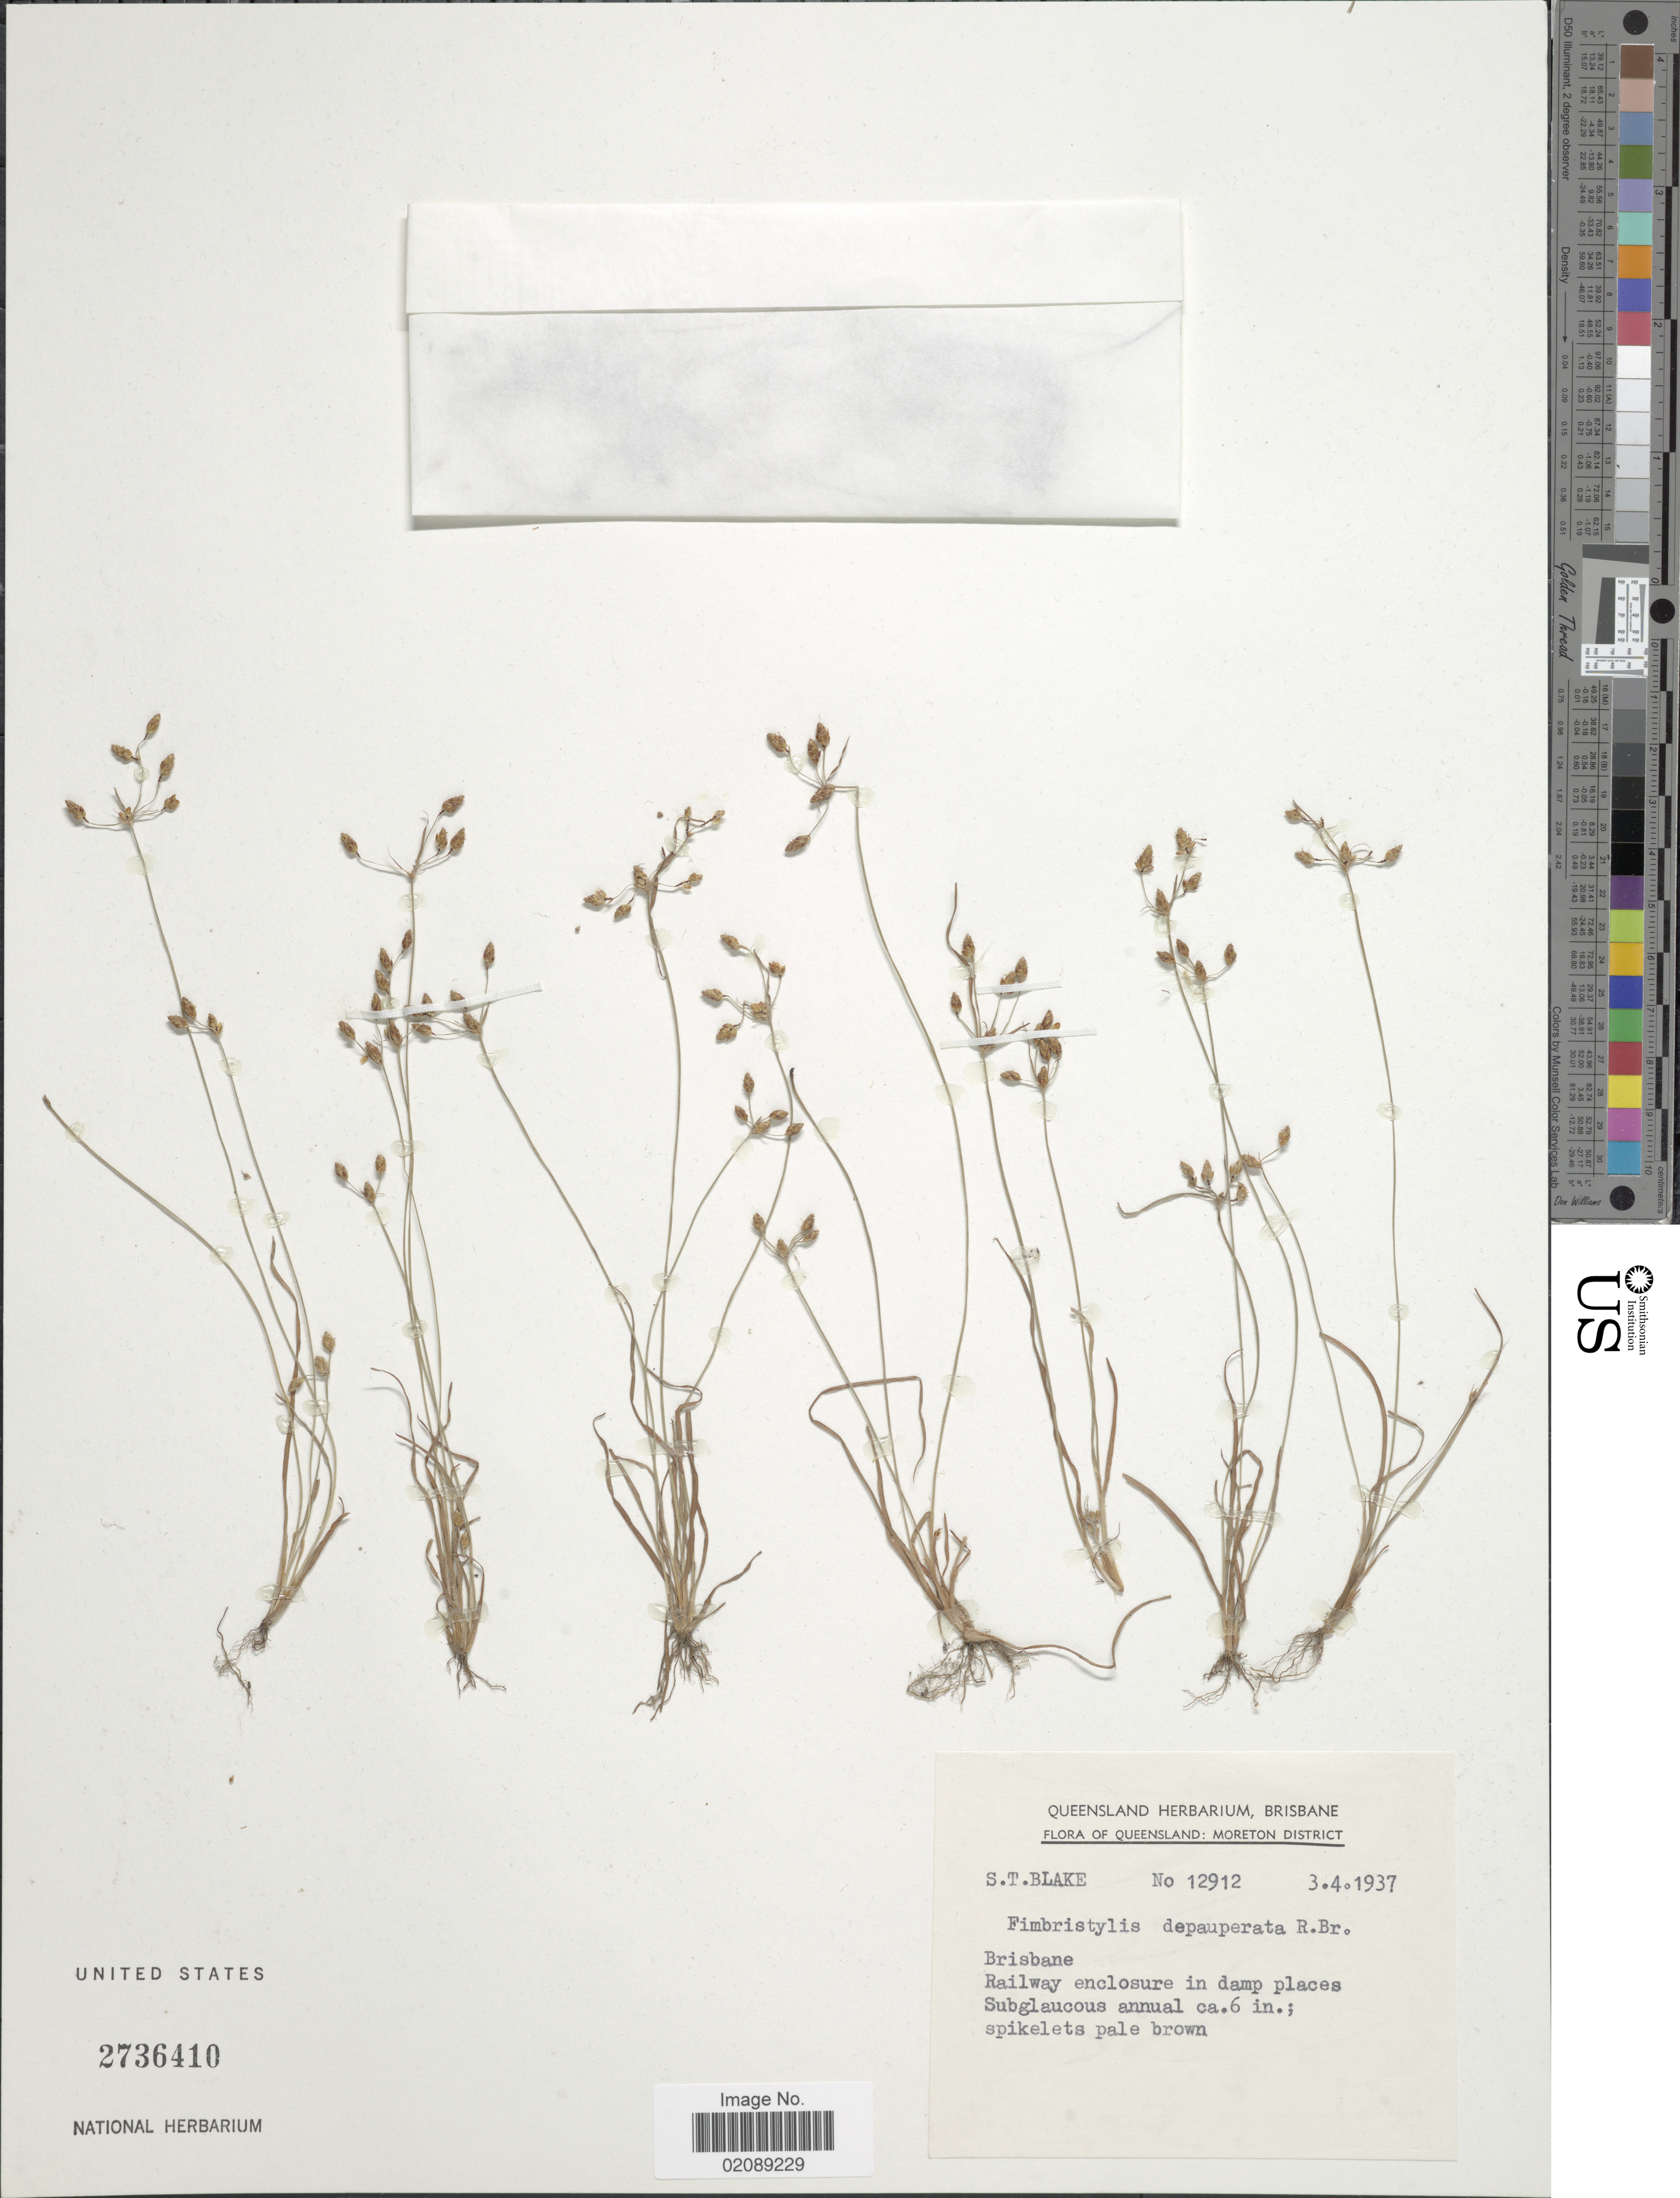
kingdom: Plantae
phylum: Tracheophyta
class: Liliopsida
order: Poales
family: Cyperaceae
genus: Fimbristylis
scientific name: Fimbristylis depauperata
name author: R. Br.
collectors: S. T. Blake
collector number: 12912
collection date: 1937-04-03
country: Australia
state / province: Queensland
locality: Moreton District. Brisbane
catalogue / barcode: US 2736410